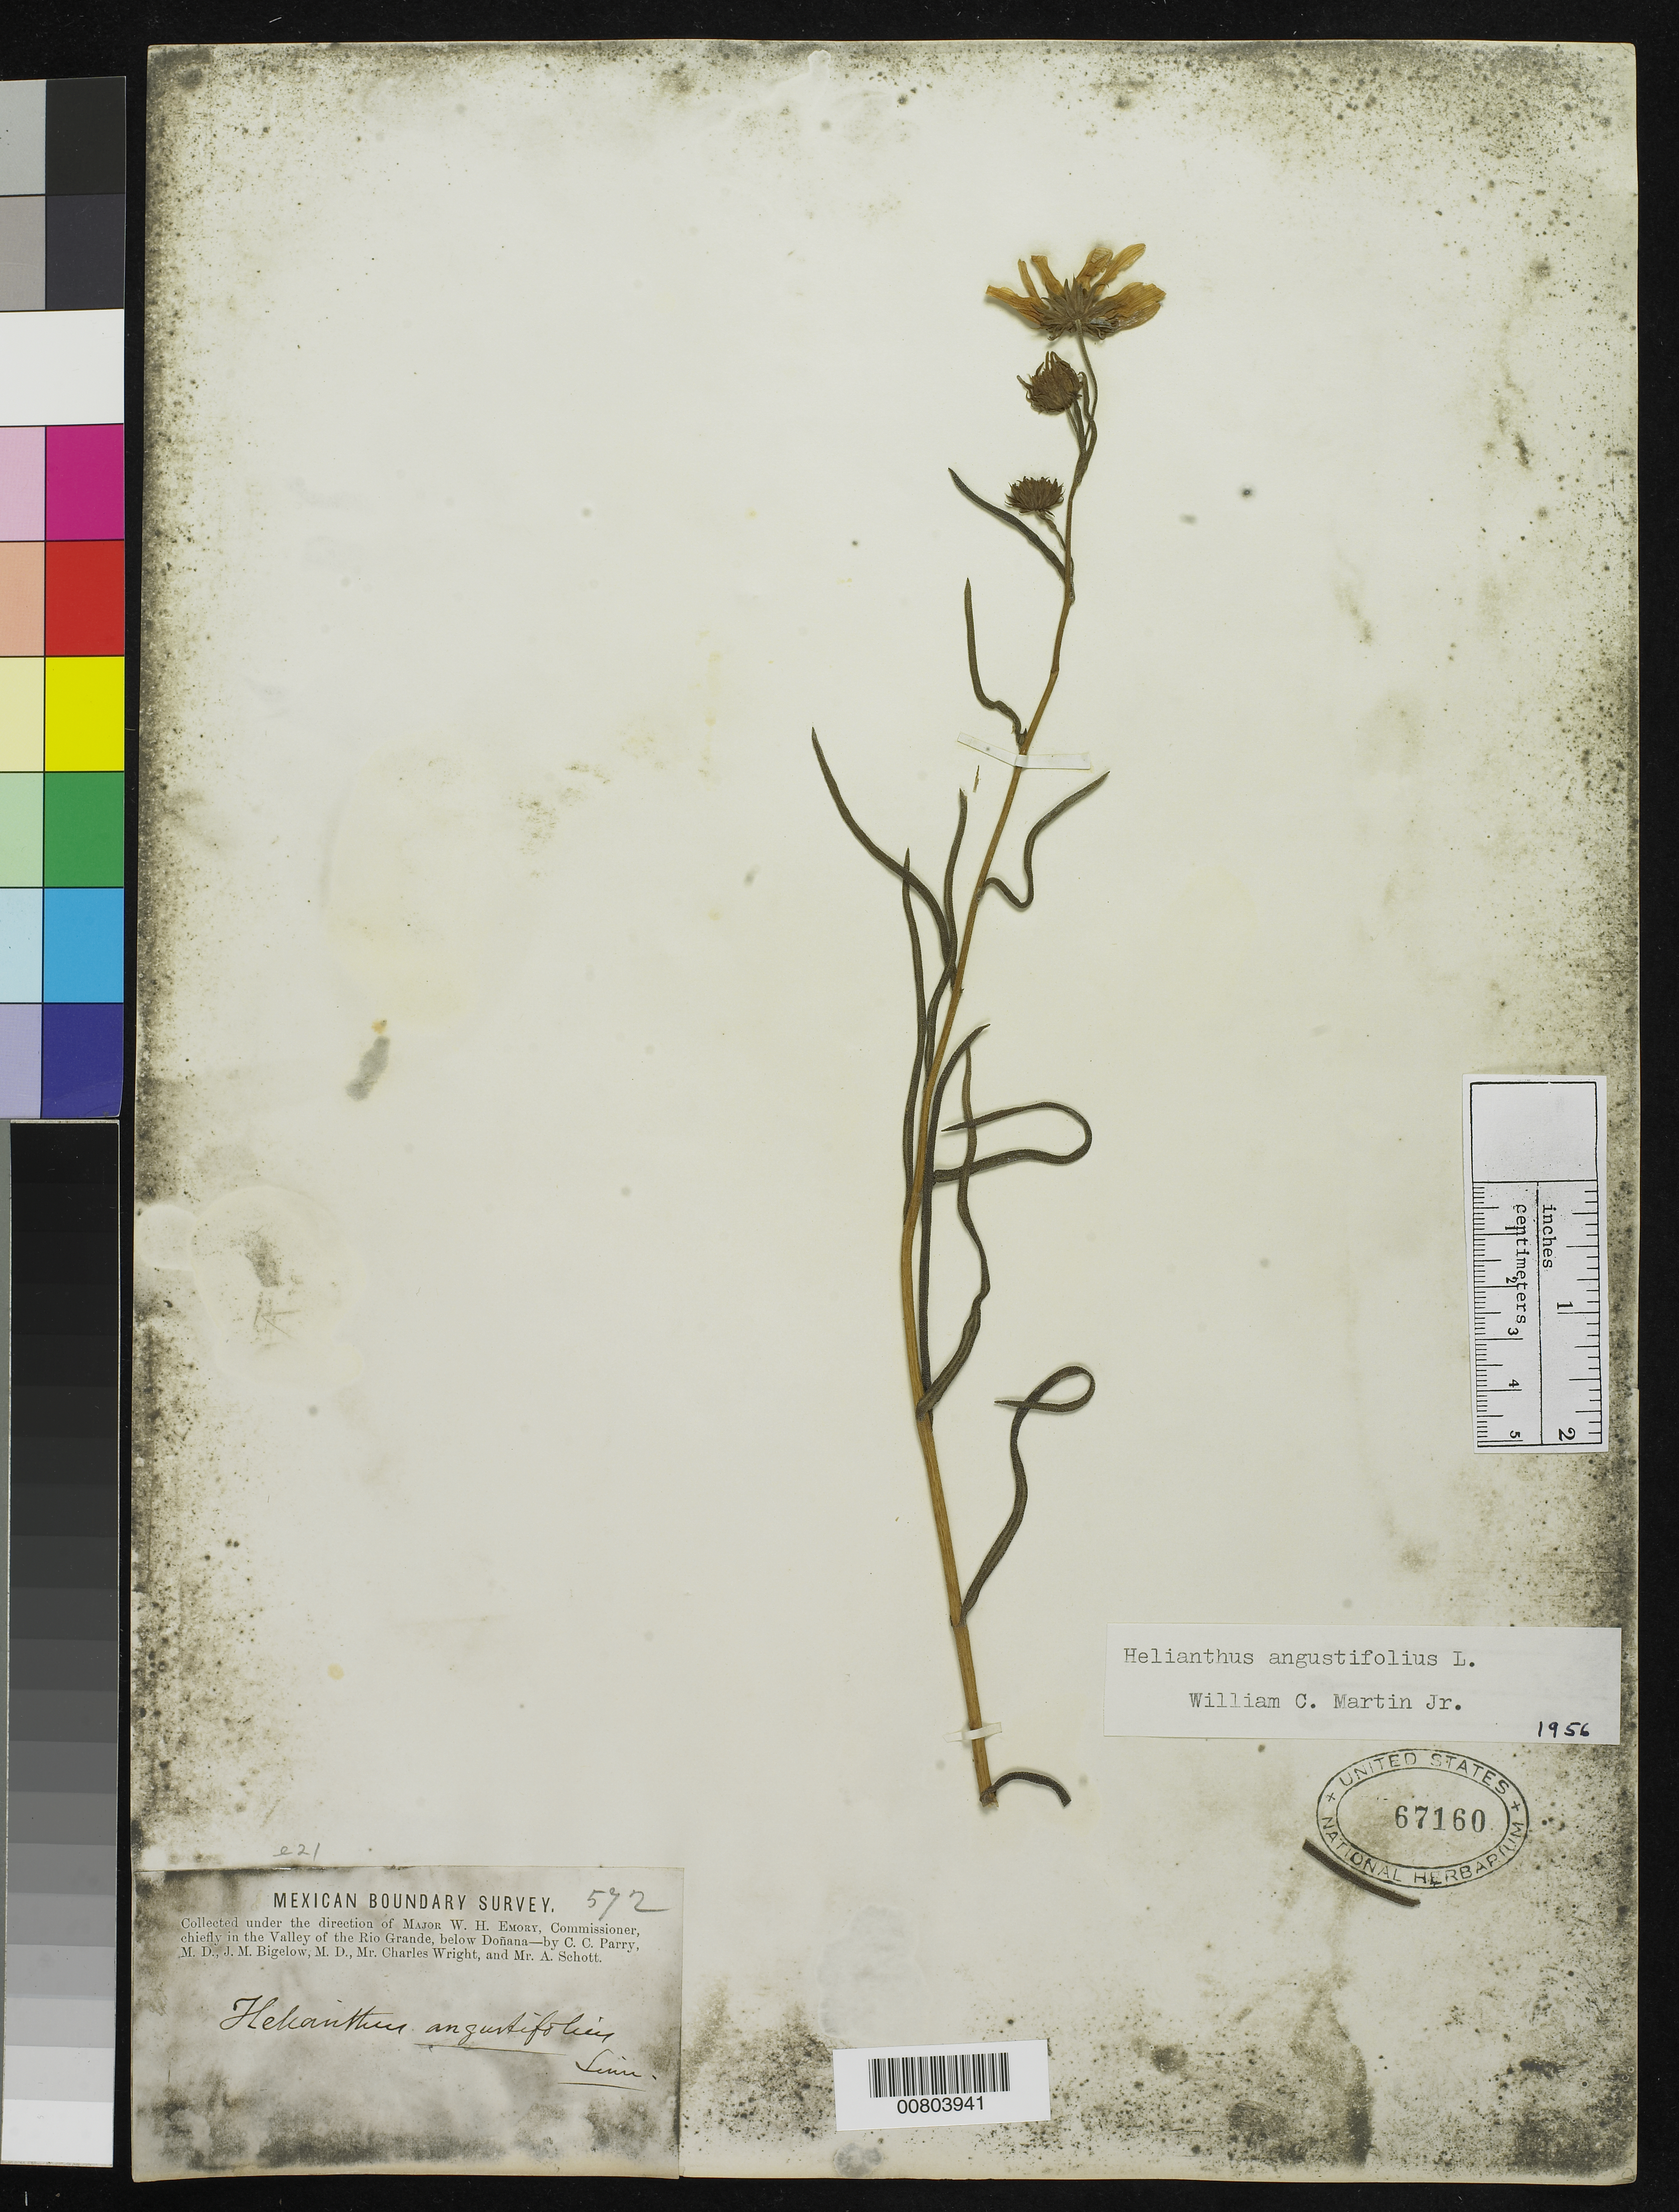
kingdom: Plantae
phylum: Tracheophyta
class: Magnoliopsida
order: Asterales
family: Asteraceae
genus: Helianthus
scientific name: Helianthus angustifolius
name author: L.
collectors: C. C. Parry, J. M. Bigelow, C. Wright & A. C. V. Schott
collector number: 572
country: United States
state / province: New Mexico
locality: Valley of the Rio Grande, below Doñana, New Mexico.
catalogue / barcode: US 67160